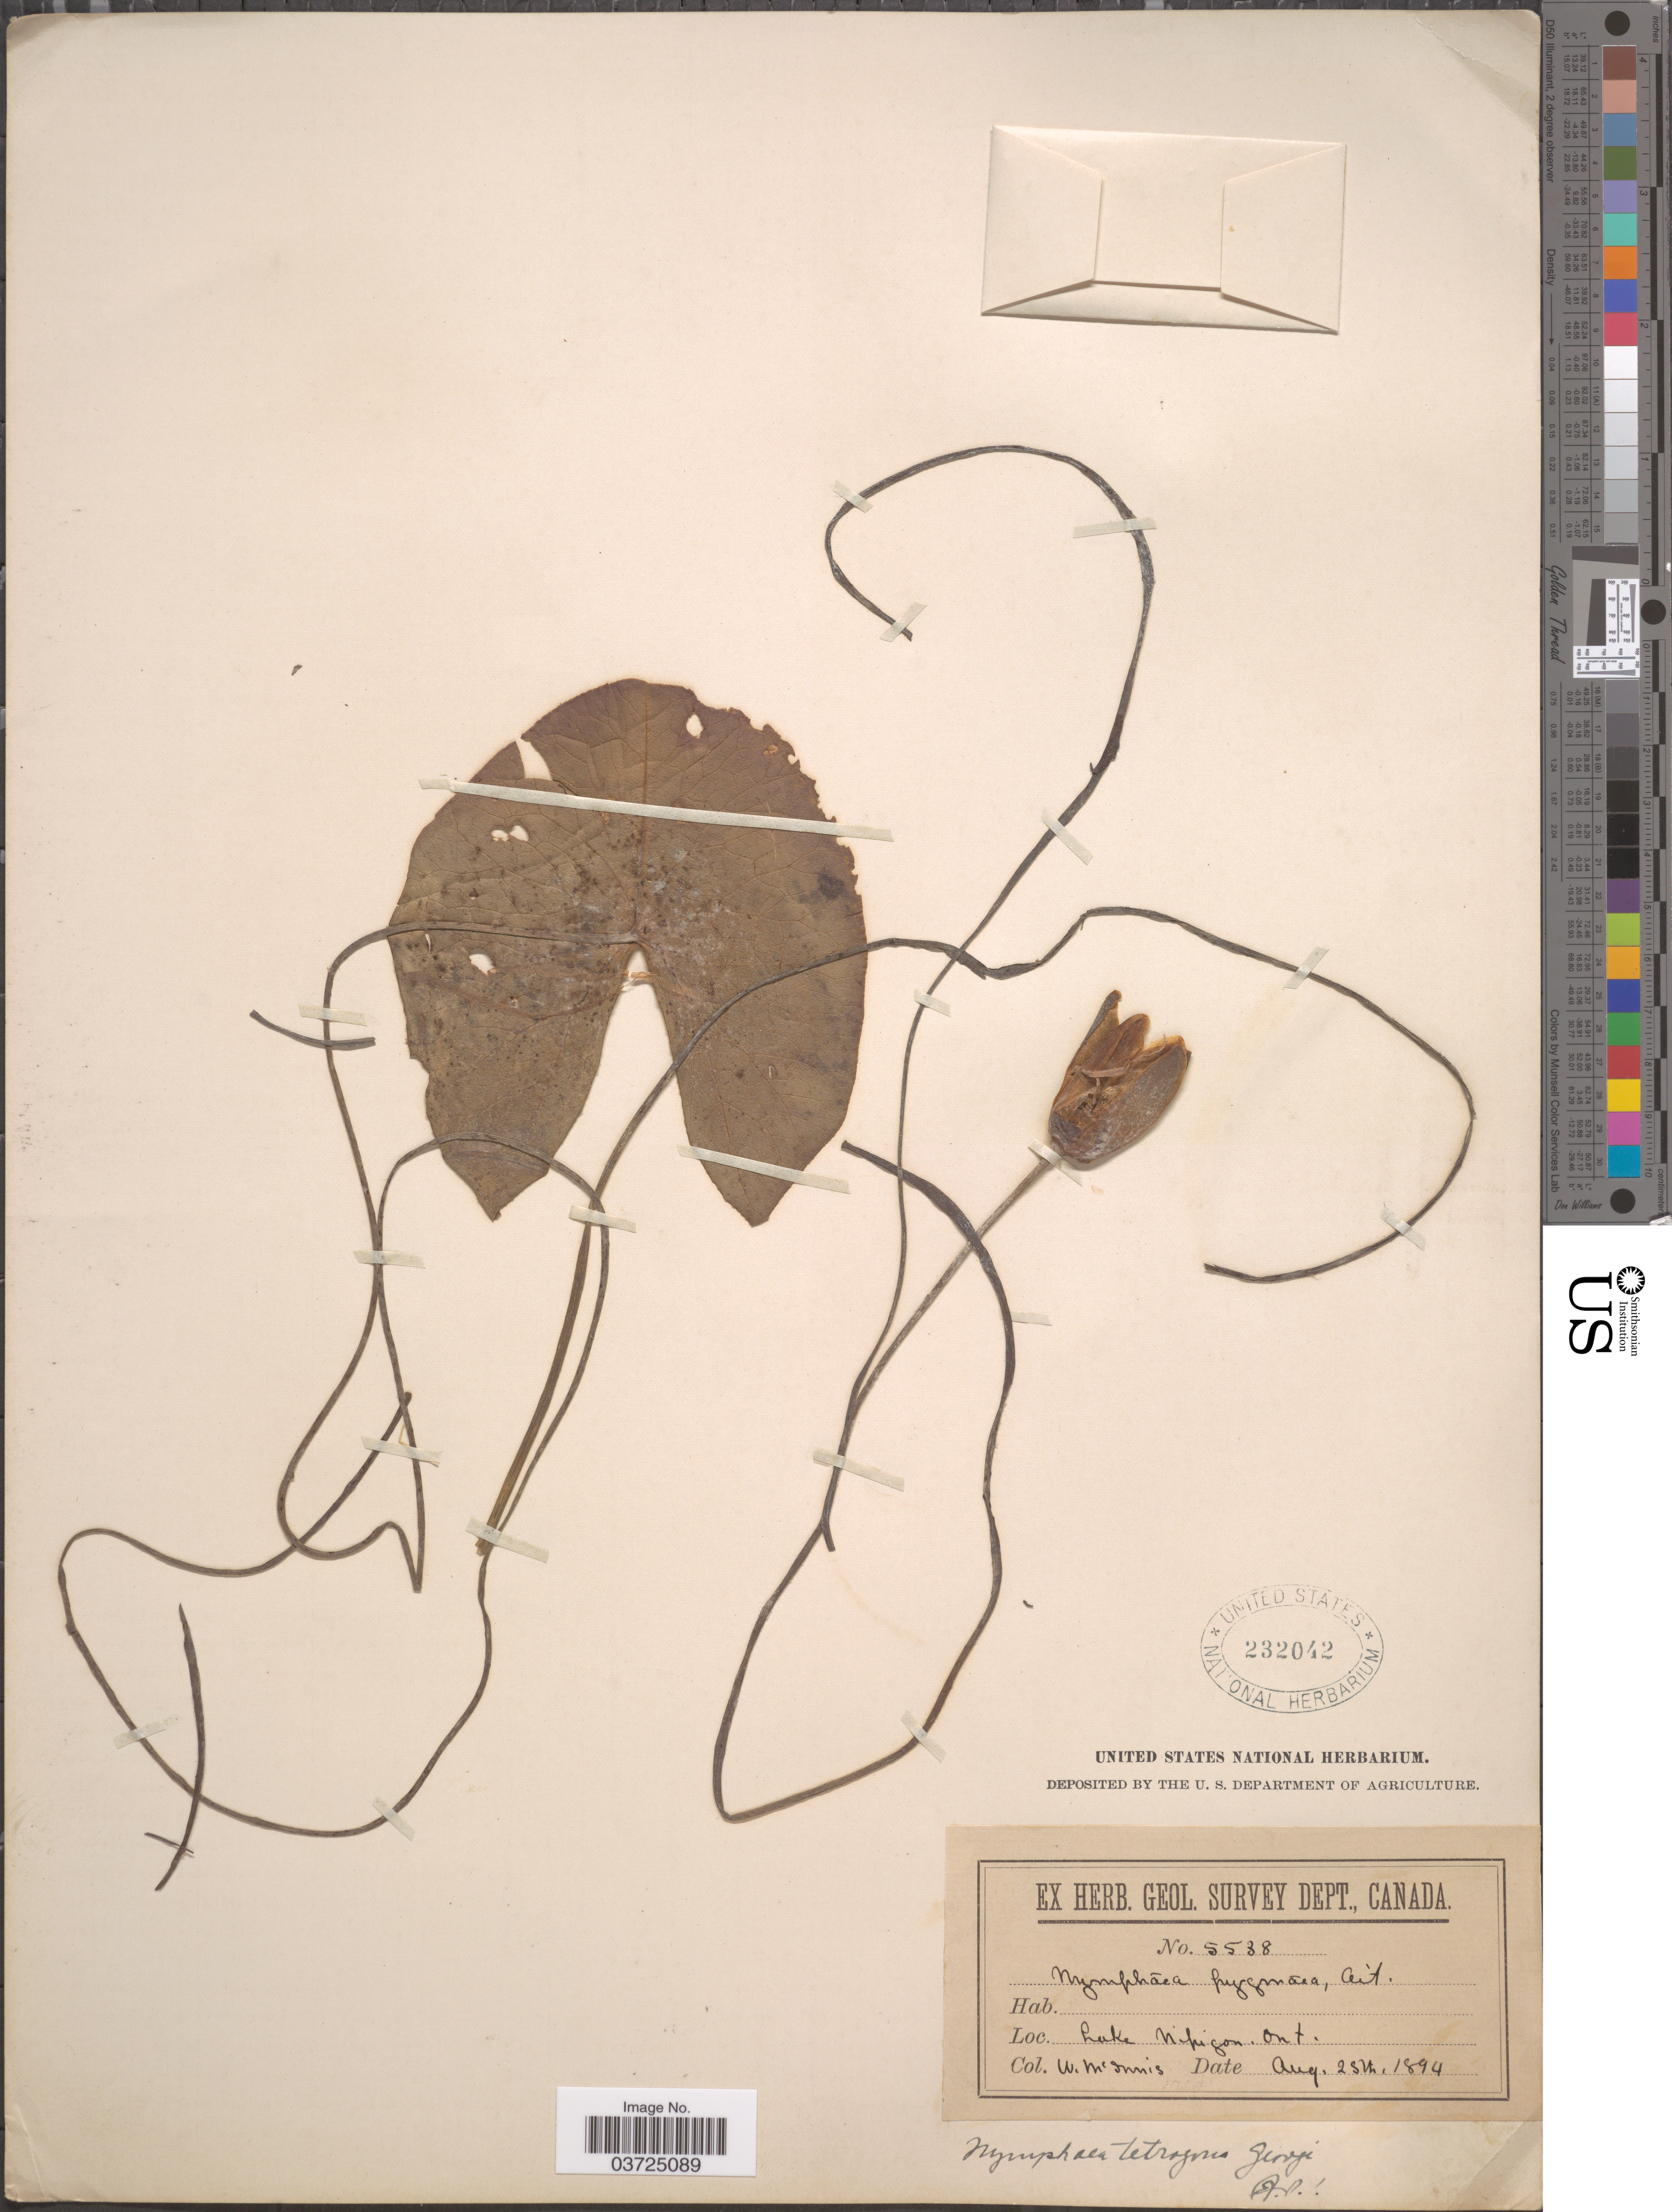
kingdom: Plantae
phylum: Tracheophyta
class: Magnoliopsida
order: Nymphaeales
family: Nymphaeaceae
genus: Nymphaea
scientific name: Nymphaea tetragona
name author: Georgi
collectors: W. McInnis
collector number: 5538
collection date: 1894-08-25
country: Canada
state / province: Ontario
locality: Lake Nipigon.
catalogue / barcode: US 232042